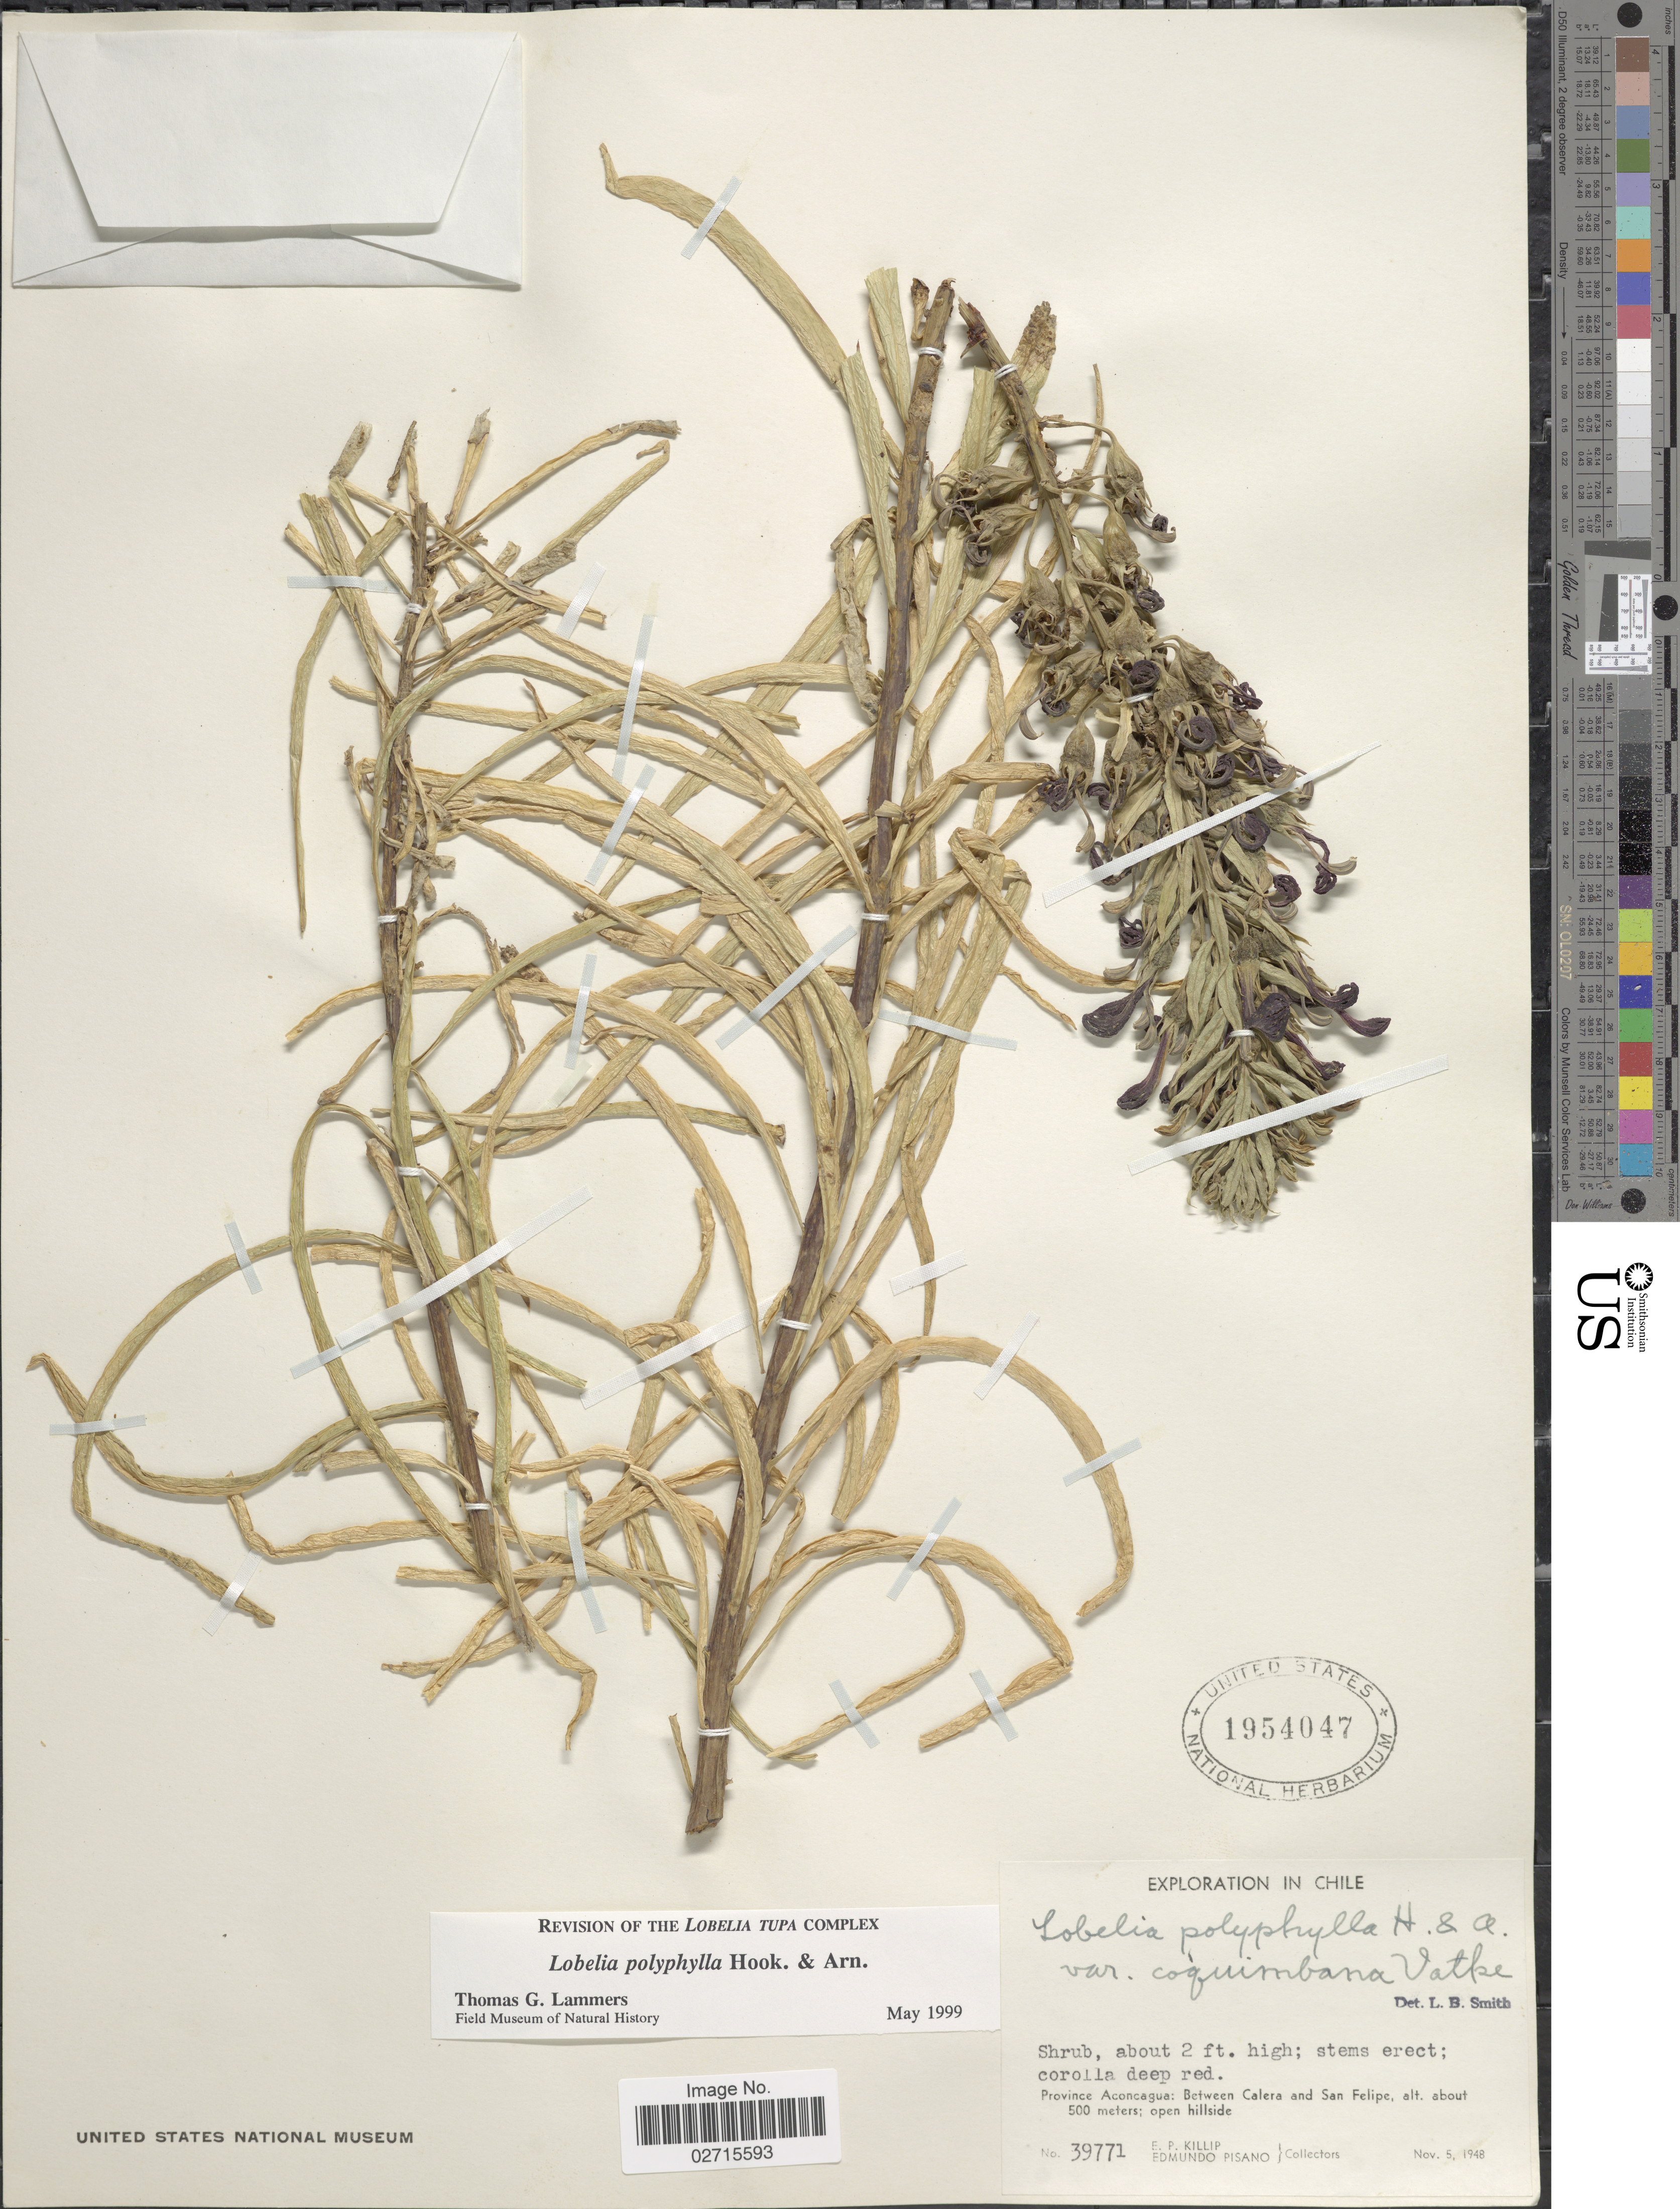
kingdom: Plantae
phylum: Tracheophyta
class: Magnoliopsida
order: Asterales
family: Campanulaceae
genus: Lobelia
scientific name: Lobelia polyphylla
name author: Hook. & Arn.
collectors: E. P. Killip & E. Pisano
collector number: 39771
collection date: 1948-11-05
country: Chile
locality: Province Anconcagua: Between Calera and San Felipe, open hillside.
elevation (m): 500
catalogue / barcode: US 1954047